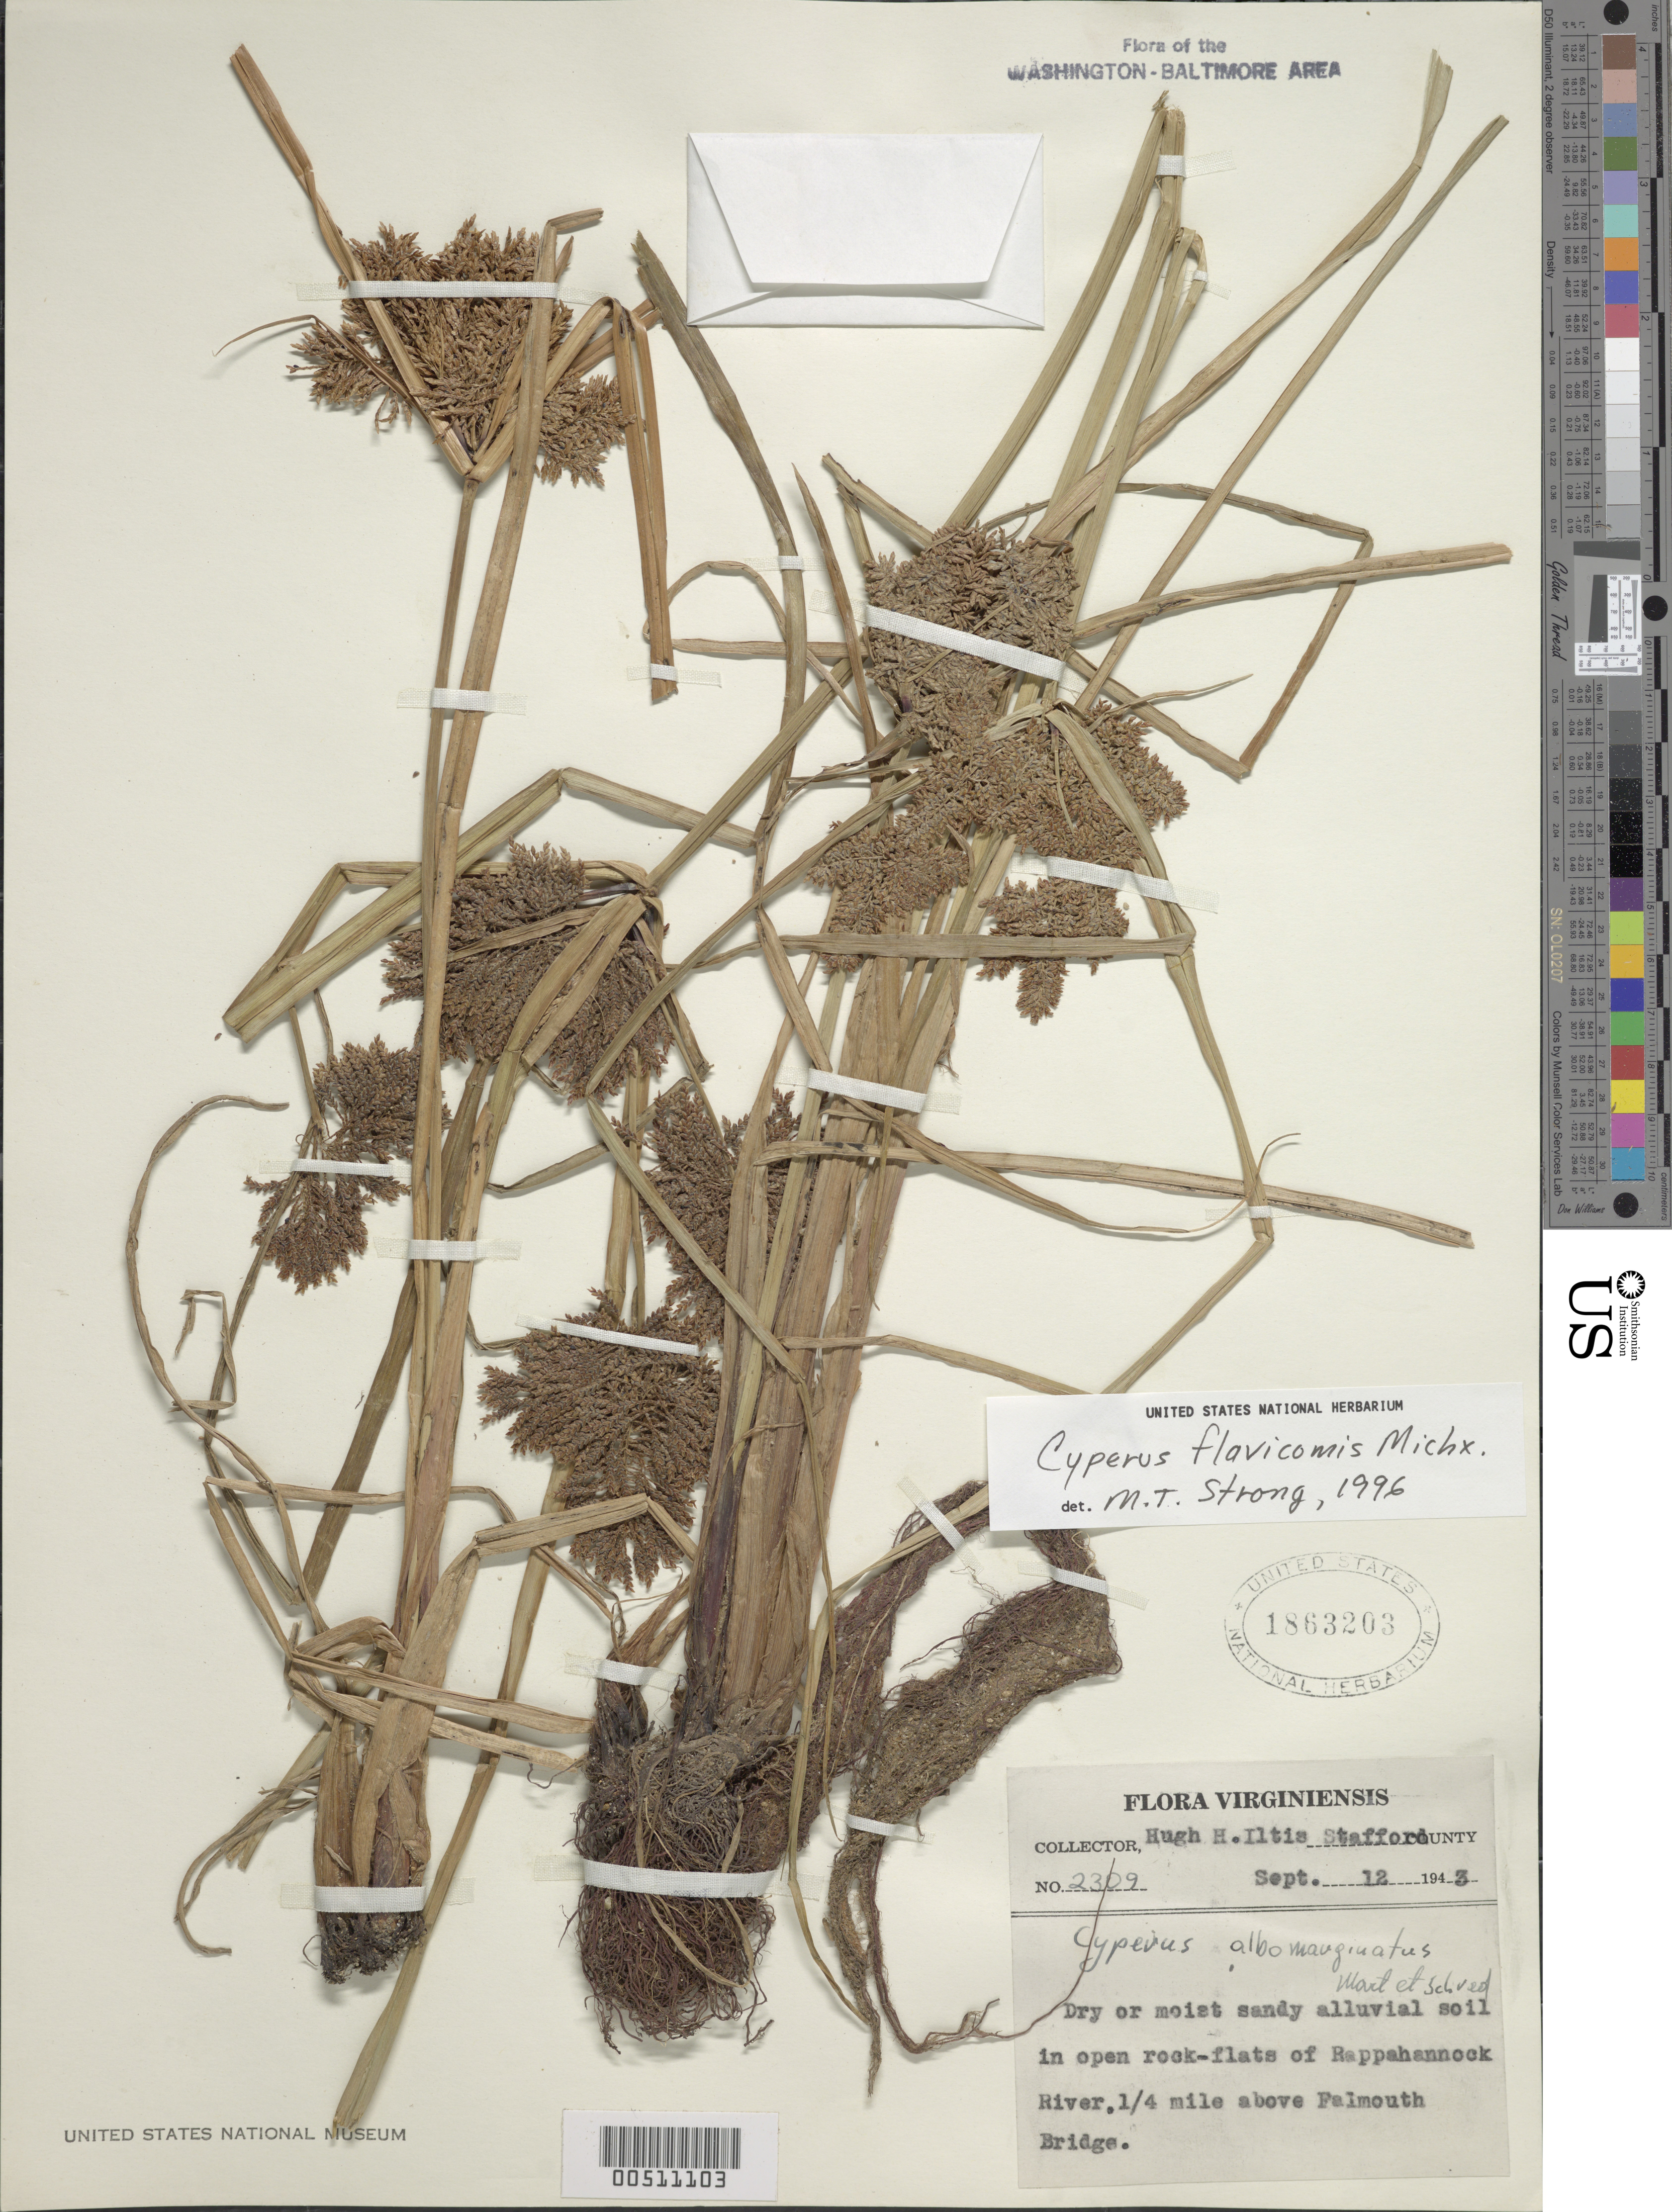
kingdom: Plantae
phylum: Tracheophyta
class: Liliopsida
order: Poales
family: Cyperaceae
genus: Cyperus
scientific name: Cyperus flavicomus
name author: Michx.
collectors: H. H. Iltis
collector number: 2309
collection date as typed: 12 Sep 1943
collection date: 1943-09-12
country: United States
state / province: Virginia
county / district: Stafford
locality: Rappahannock River, above Falmouth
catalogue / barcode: US 1863203